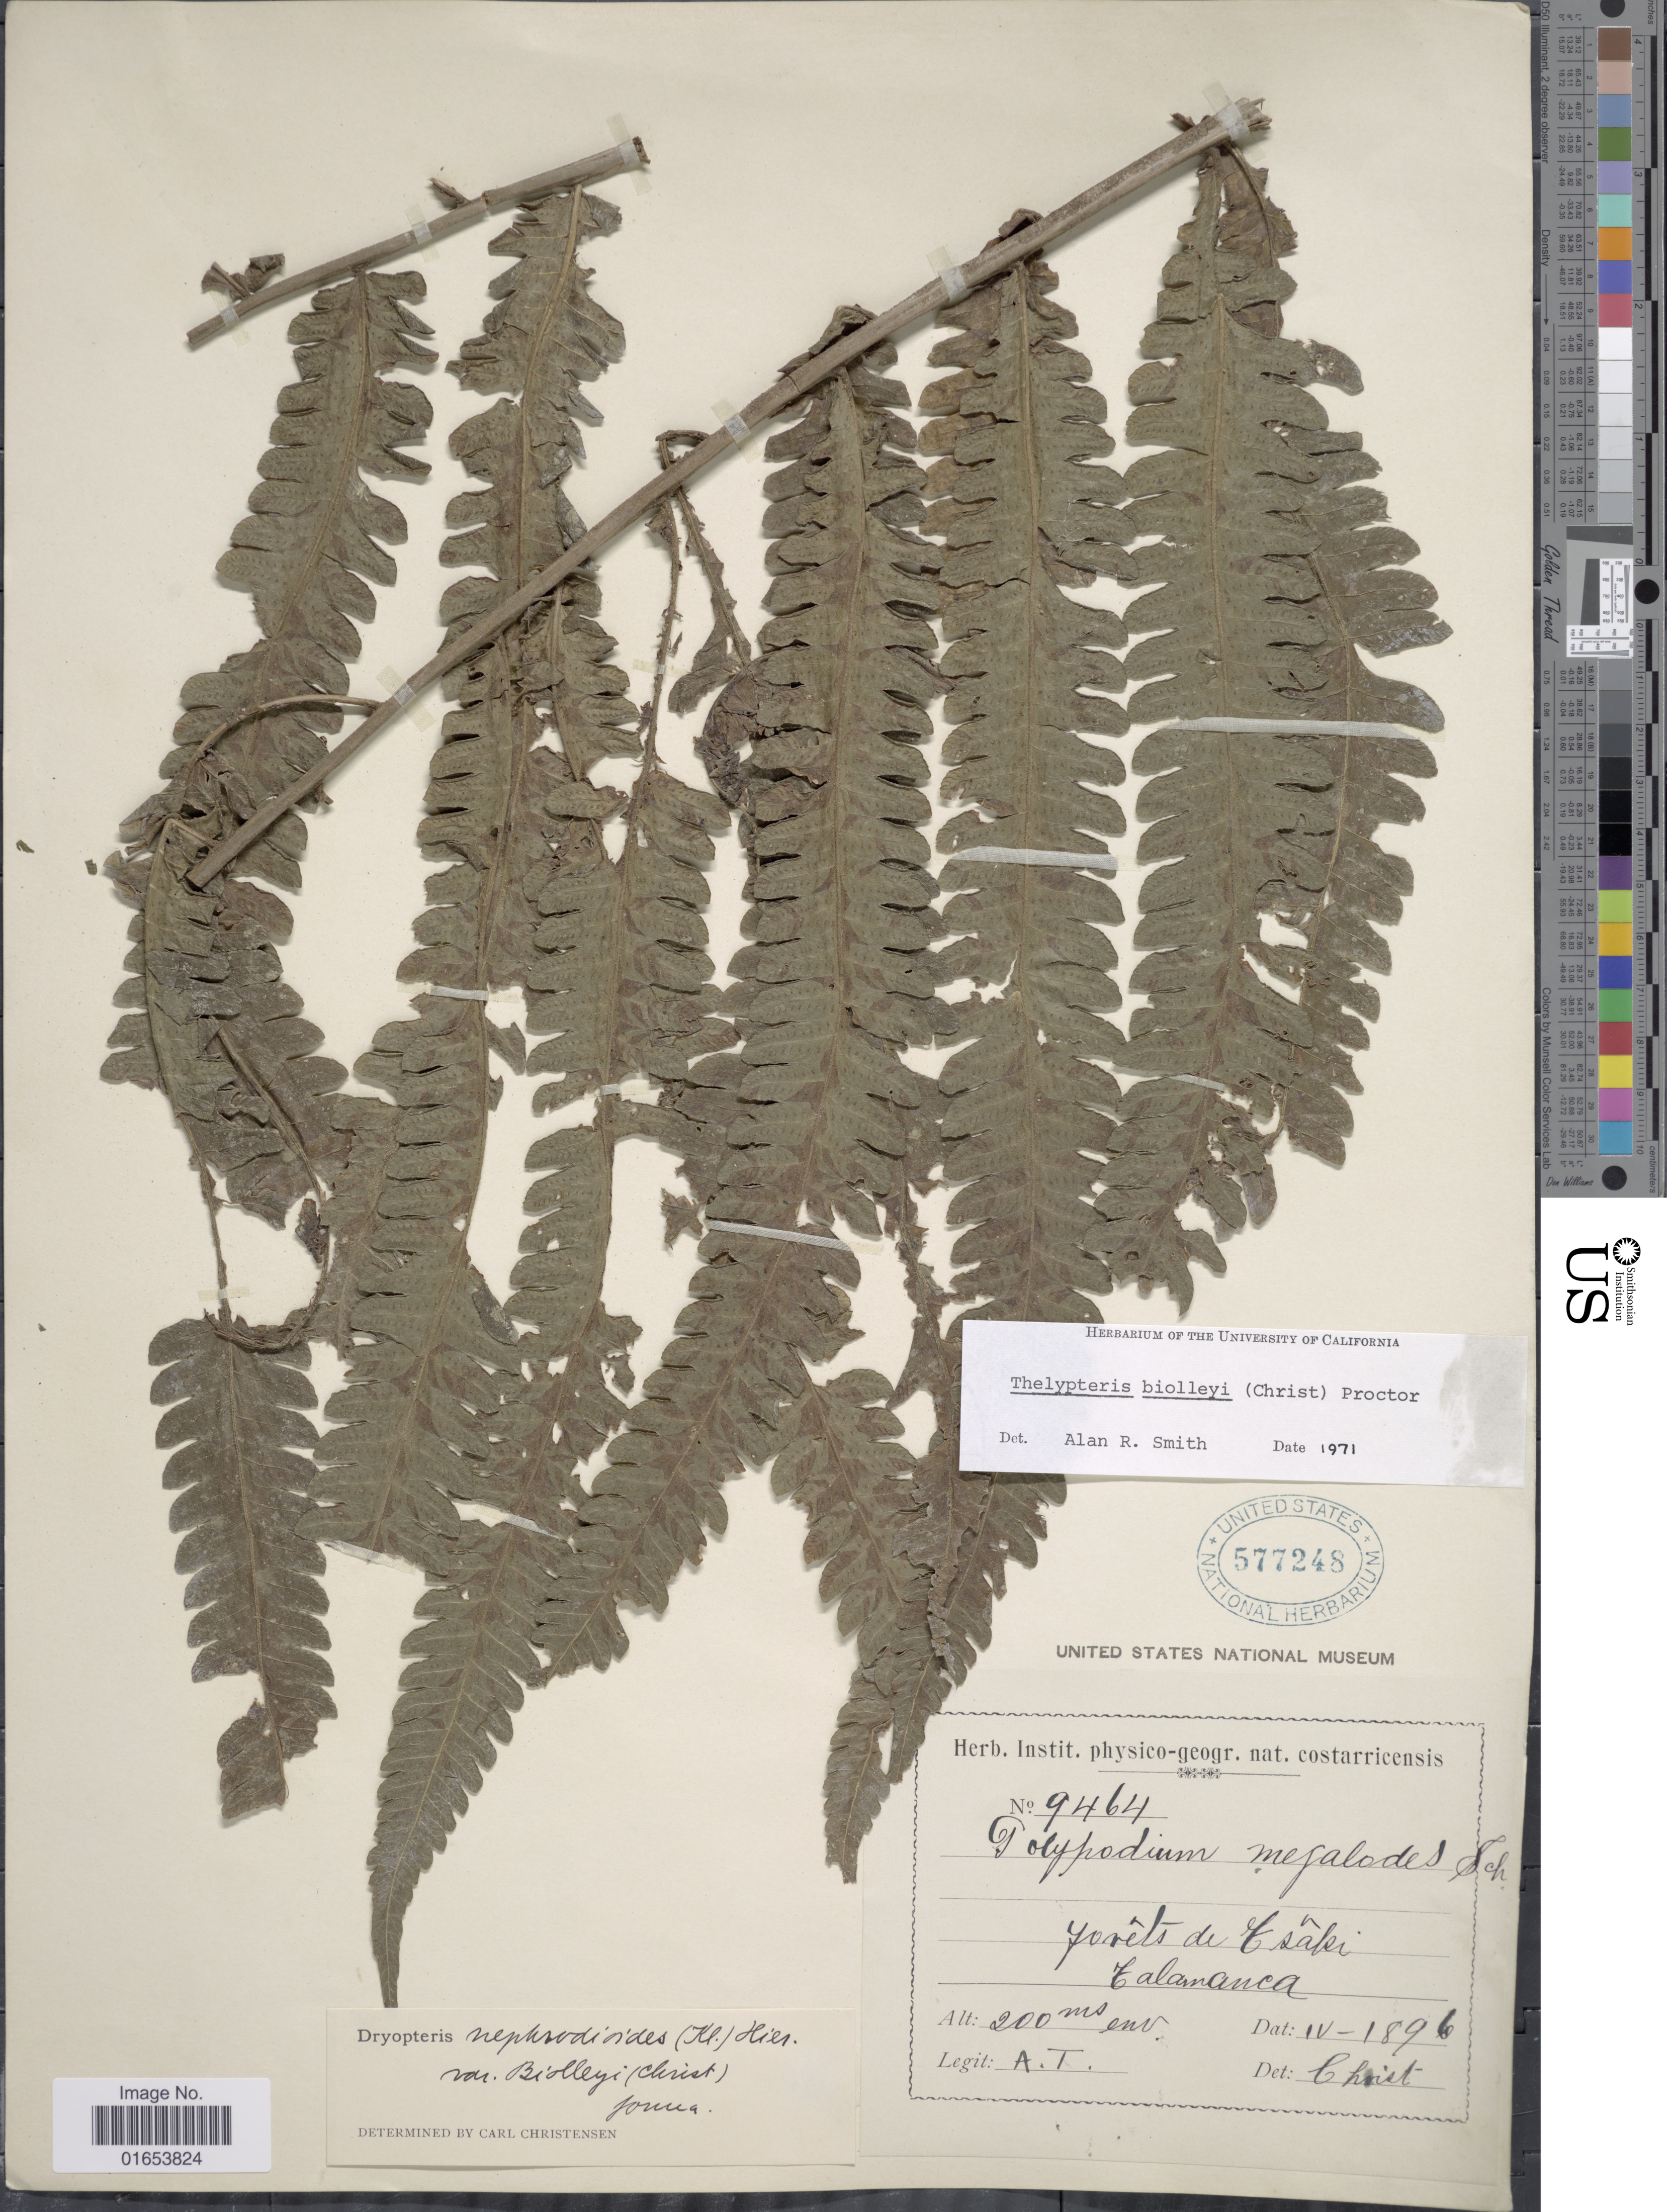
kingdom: Plantae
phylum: Tracheophyta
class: Polypodiopsida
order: Polypodiales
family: Thelypteridaceae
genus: Goniopteris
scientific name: Goniopteris biolleyi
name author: (C. Chr.) Pic. Serm.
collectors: A. T.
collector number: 9464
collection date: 1896-04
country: Costa Rica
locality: Forets de Tsaki, Talamanca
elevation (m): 200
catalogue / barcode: US 577248